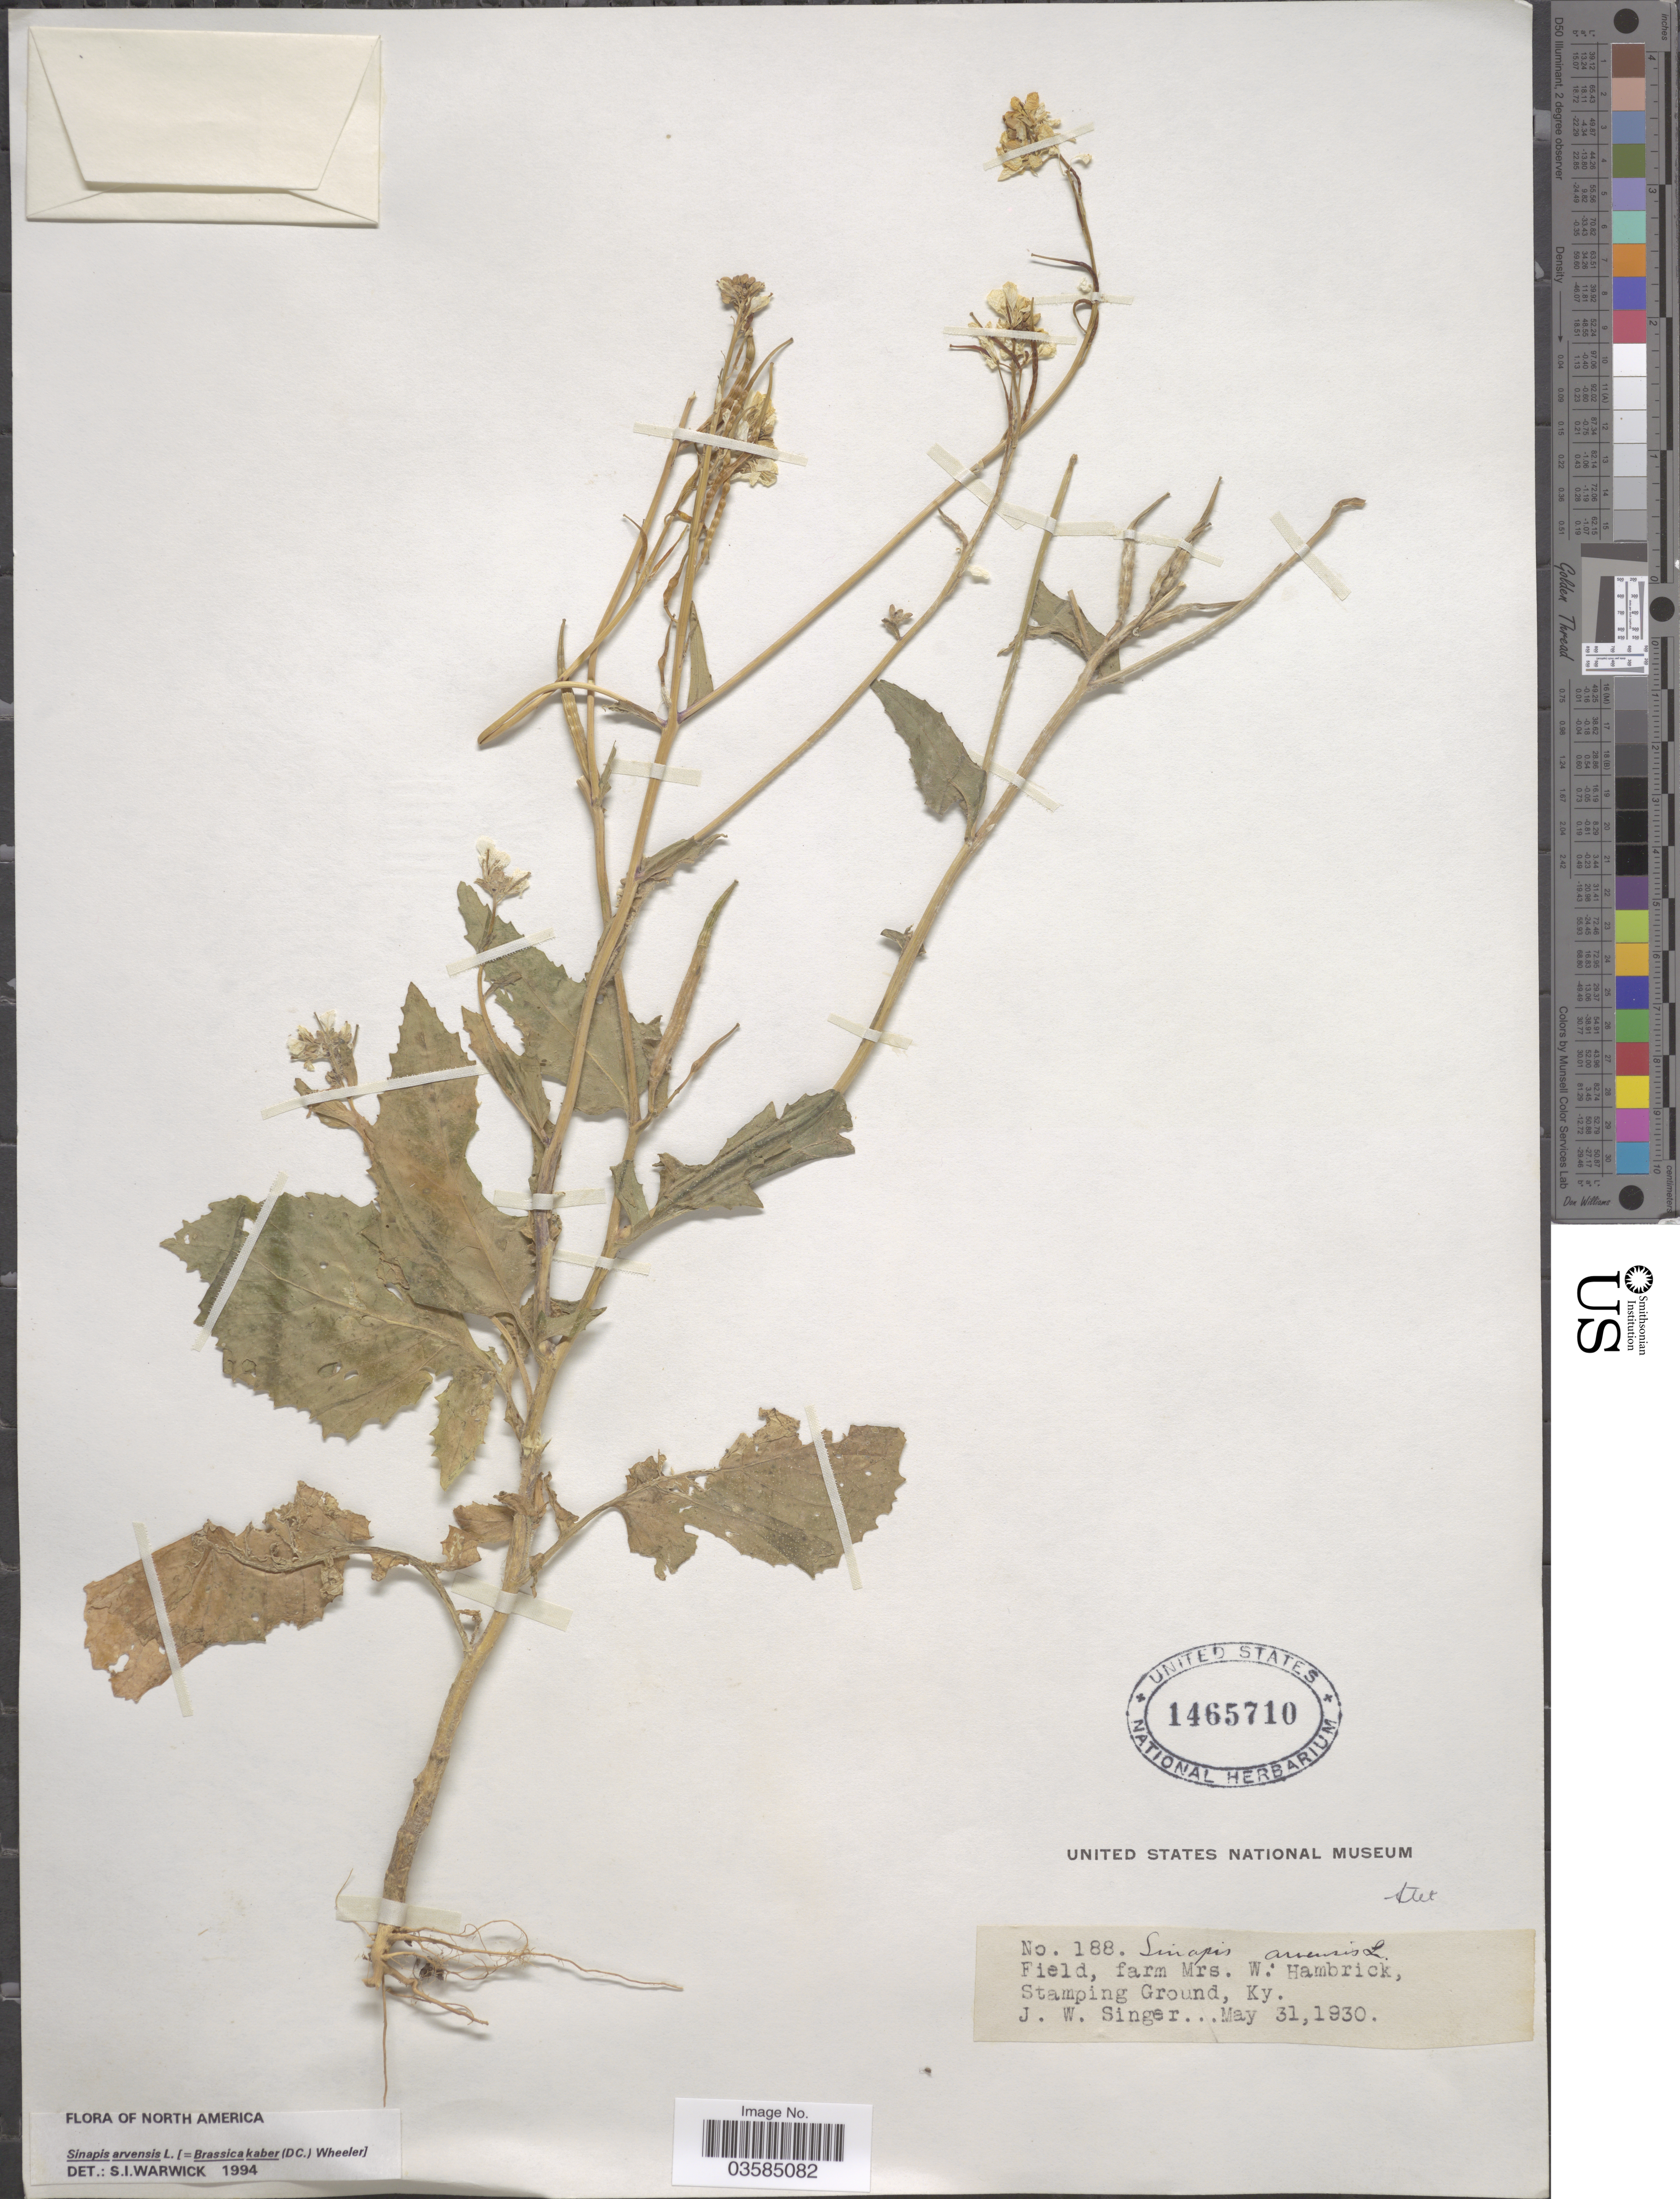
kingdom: Plantae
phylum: Tracheophyta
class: Magnoliopsida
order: Brassicales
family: Brassicaceae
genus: Brassica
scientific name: Brassica kaber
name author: (DC.) L.C. Wheeler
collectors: J. EW. Singer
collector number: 188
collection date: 1930-05-31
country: United States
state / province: Kentucky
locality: Stamping ground.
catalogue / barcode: US 1465710